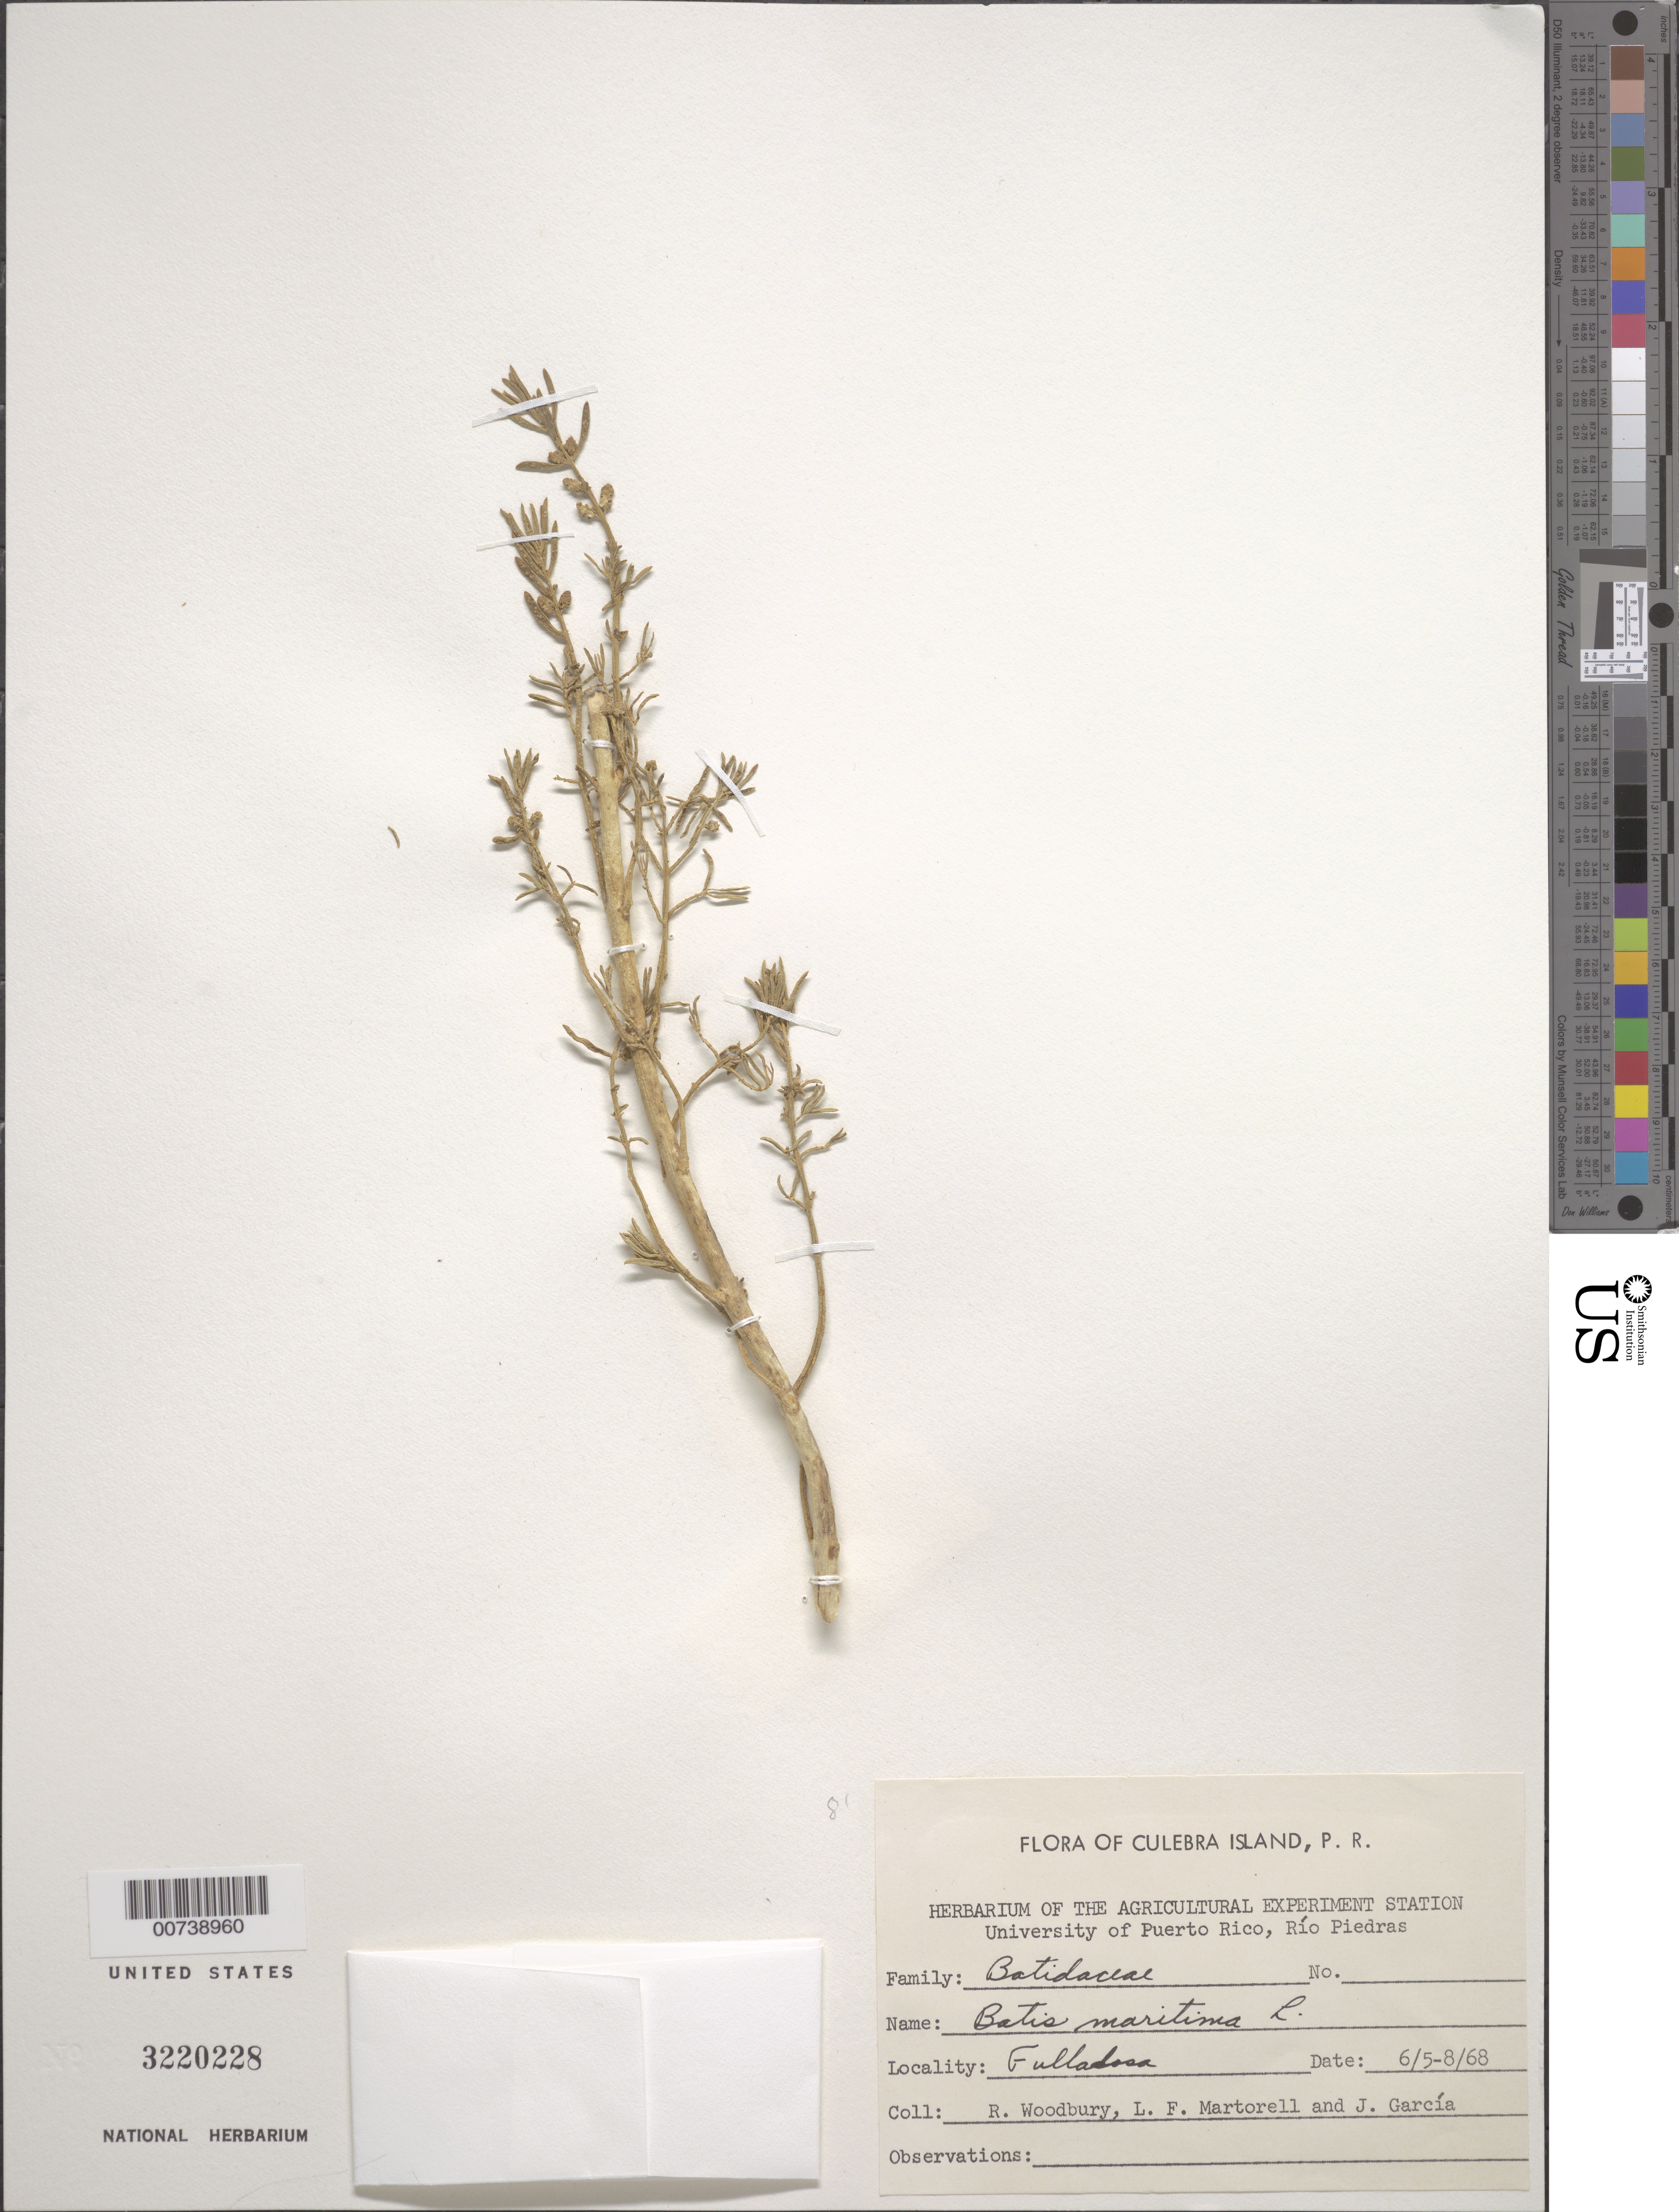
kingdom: Plantae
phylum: Tracheophyta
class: Magnoliopsida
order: Brassicales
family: Bataceae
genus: Batis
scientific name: Batis maritima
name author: L.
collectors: R. O. Woodbury, L. Martorell & J. García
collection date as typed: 05 Jun 1968 to 08 Jun 1968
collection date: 1968-06-05/1968-06-08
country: Puerto Rico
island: Culebra I.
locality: Fulladosa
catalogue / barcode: US 3220228